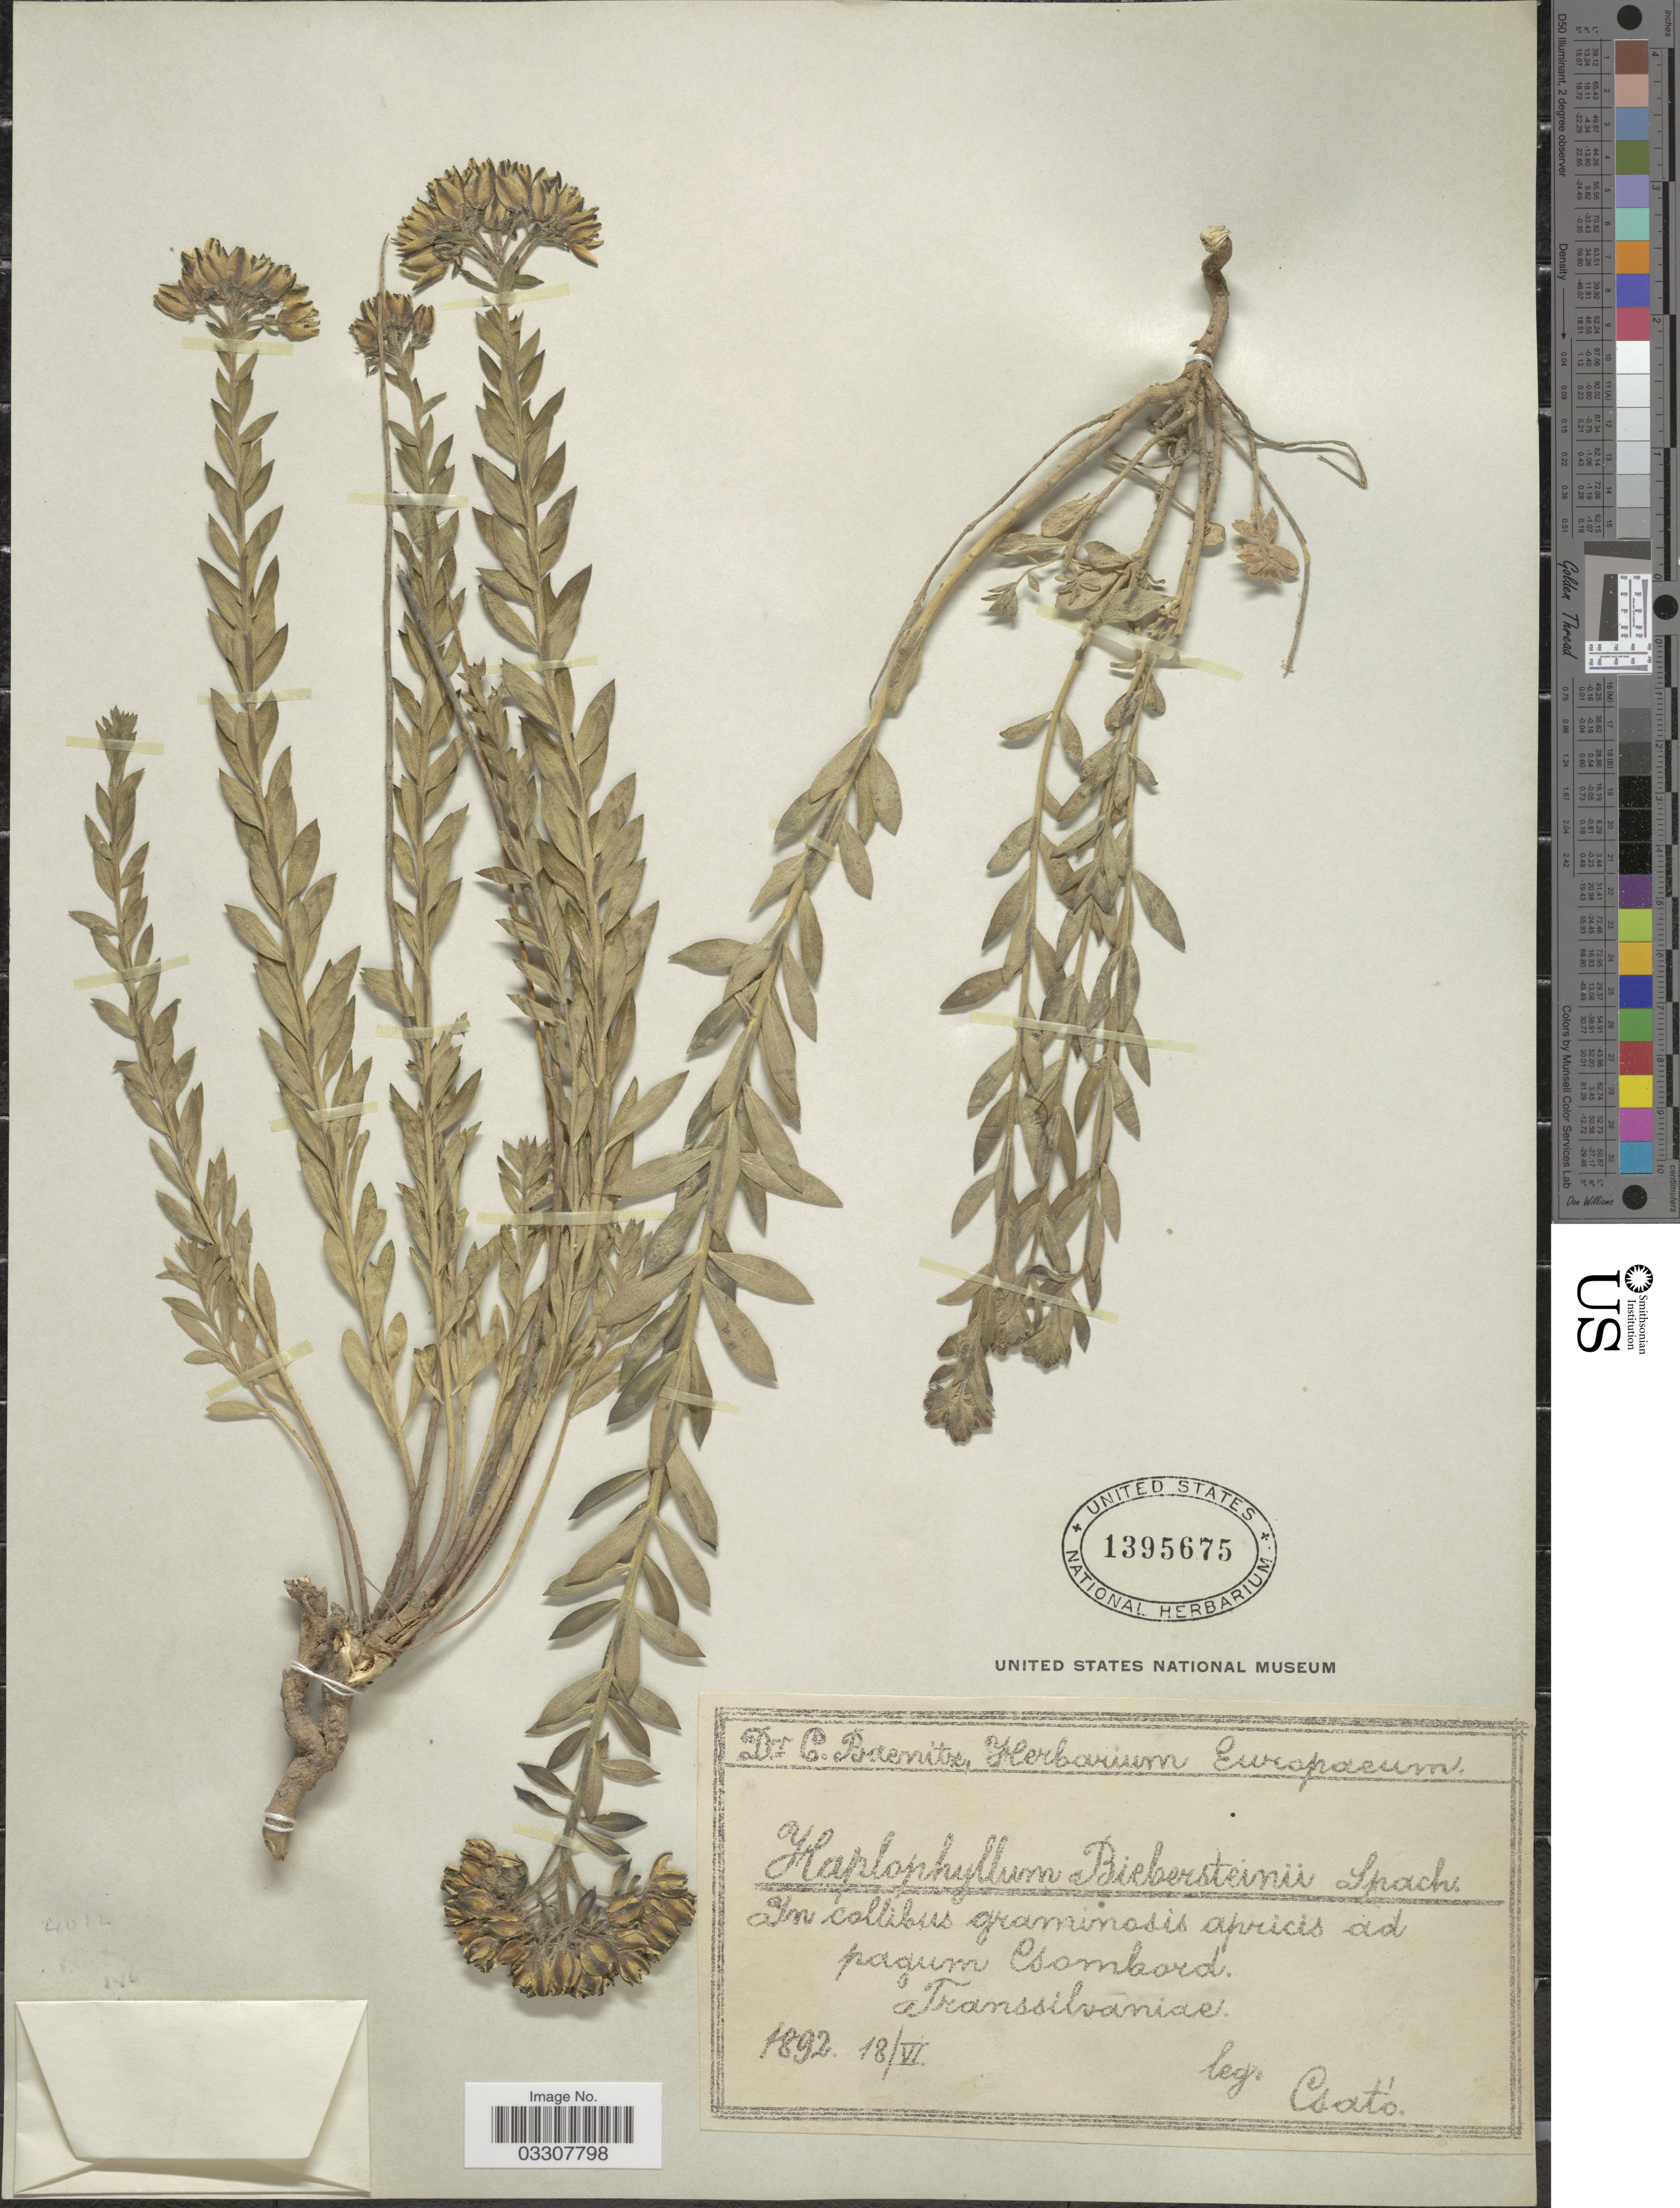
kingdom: Plantae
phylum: Tracheophyta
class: Magnoliopsida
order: Sapindales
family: Rutaceae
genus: Haplophyllum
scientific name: Haplophyllum suaveolens var. suaveolens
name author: (DC.) G. Don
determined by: Strong, Mark T., (BOT), Smithsonian Institution - National Museum of Natural History (UNITED STATES)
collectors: Csató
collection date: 1892-06-18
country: Romania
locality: In collibus graminosis apricis ad pagum Csombord. Transsilvaniae.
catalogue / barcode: US 1395675